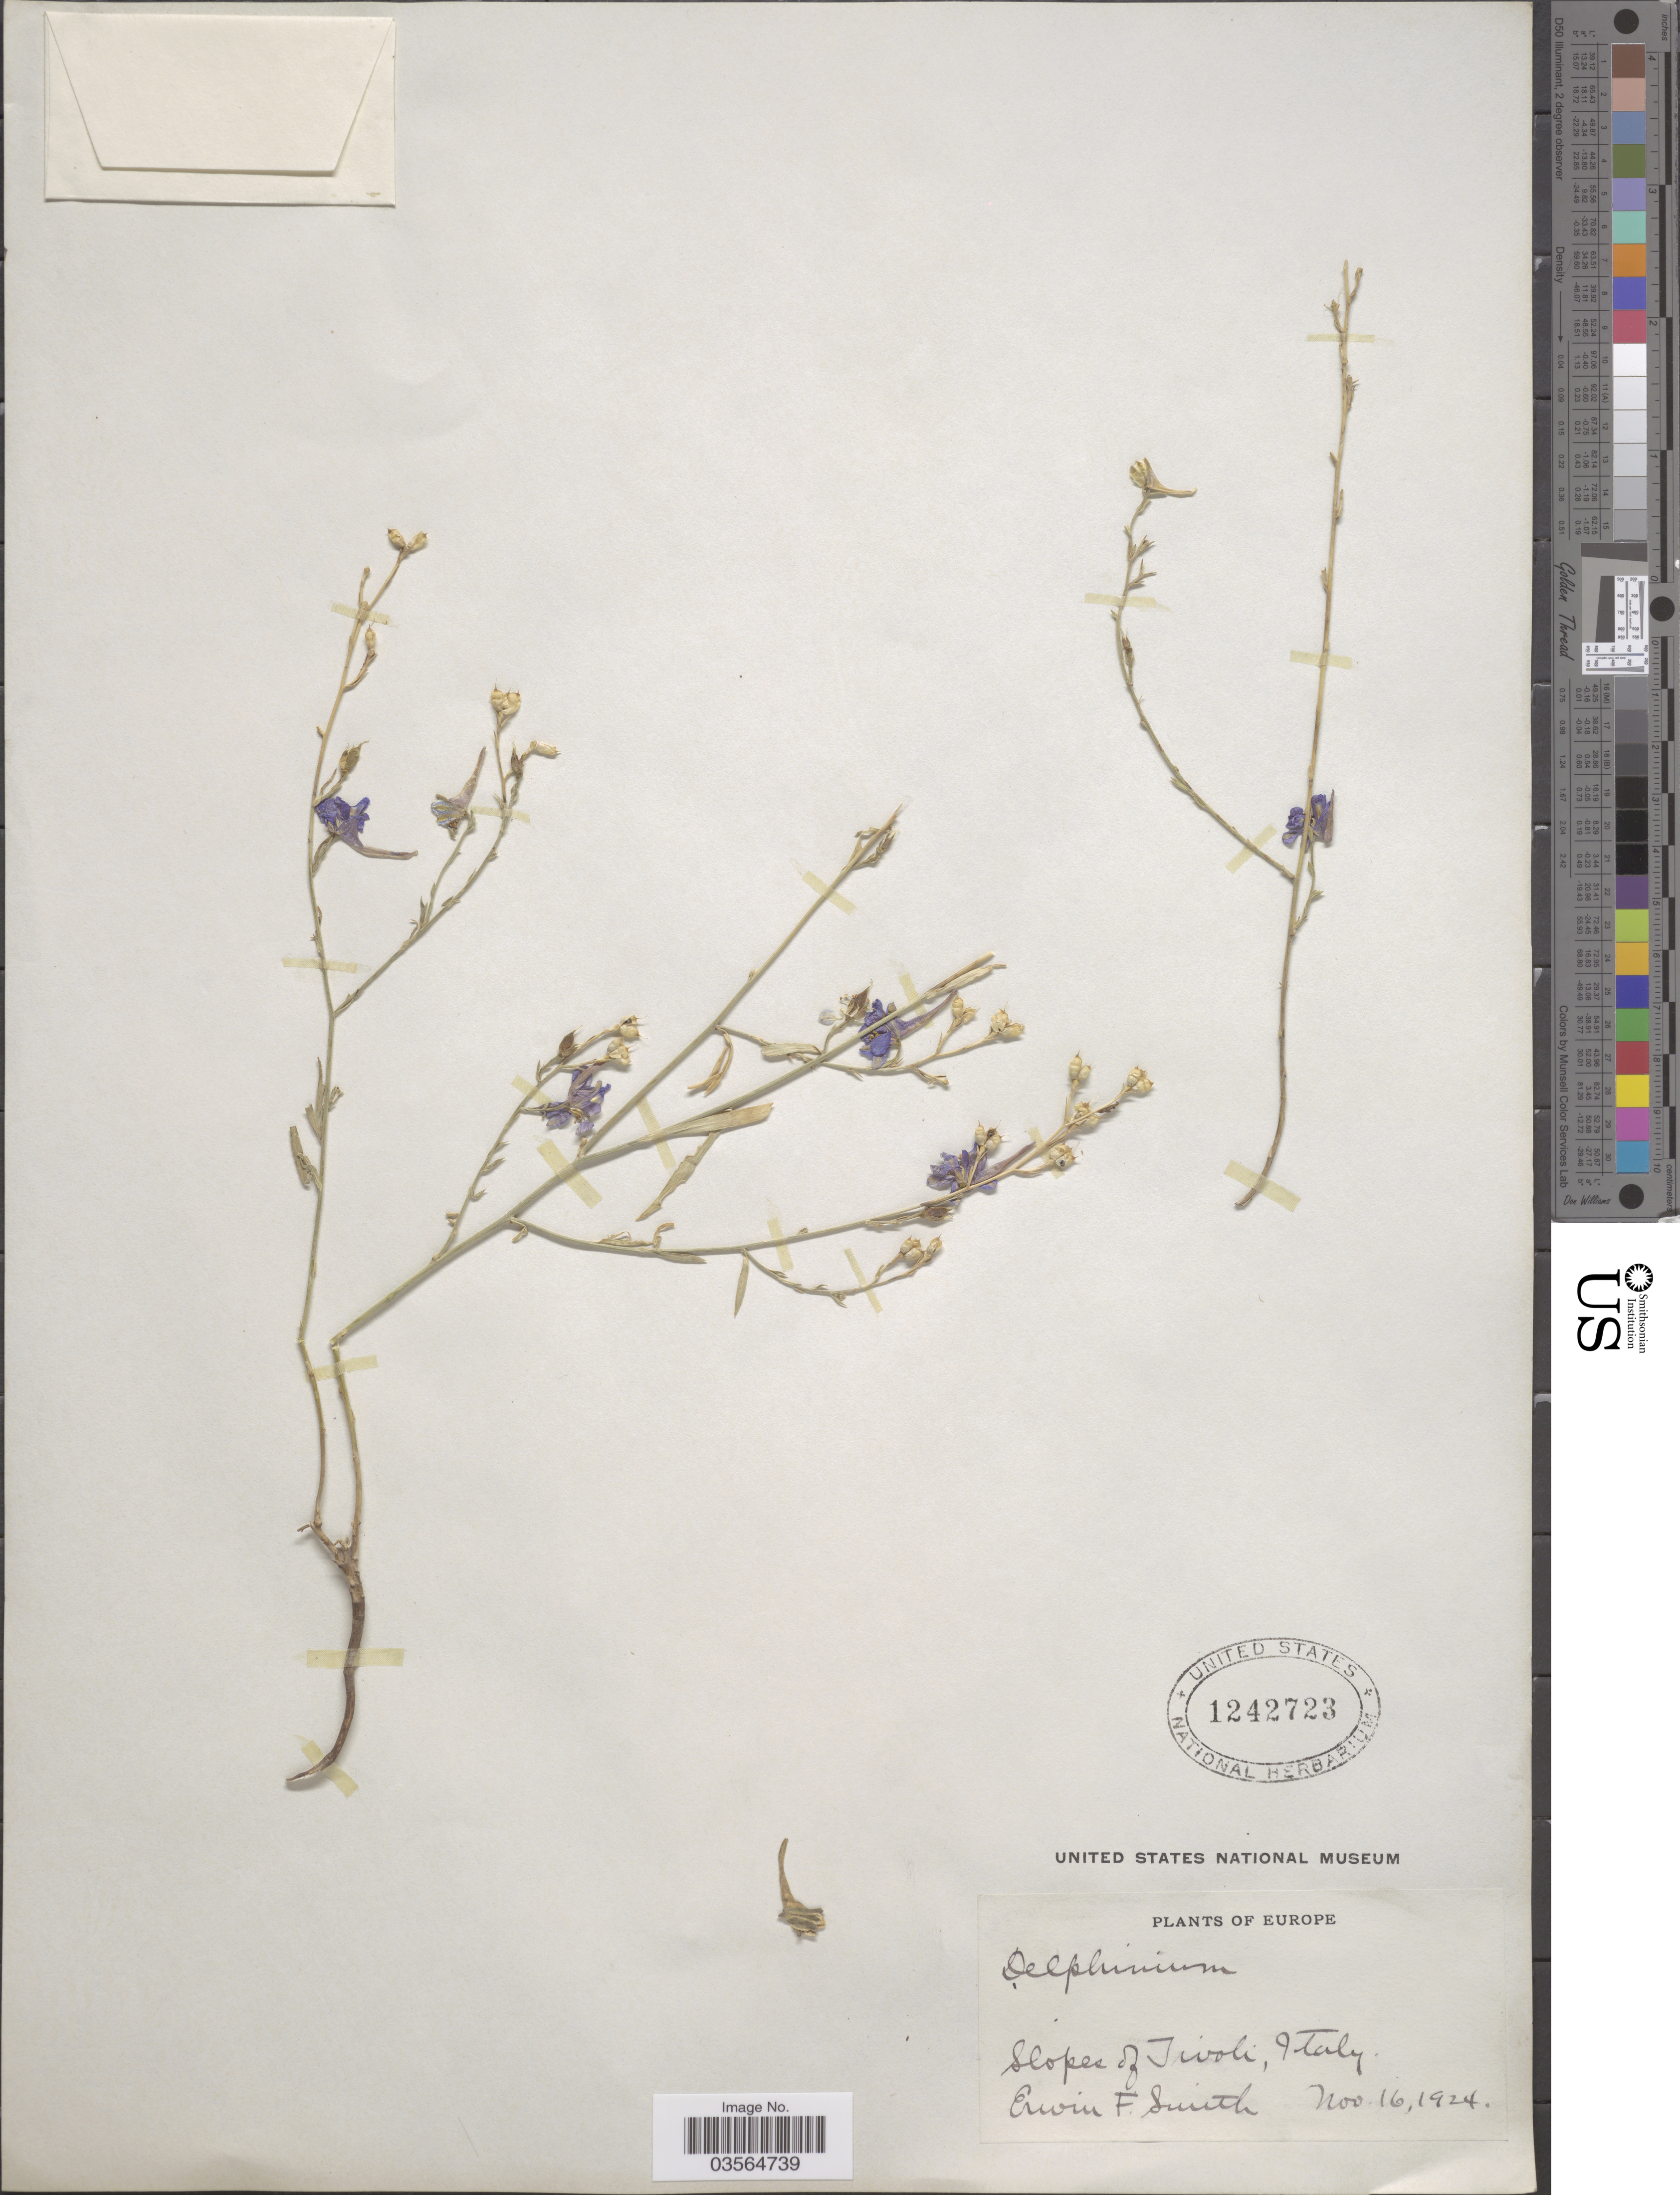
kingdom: Plantae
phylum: Tracheophyta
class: Magnoliopsida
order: Ranunculales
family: Ranunculaceae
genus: Delphinium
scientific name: Delphinium halteratum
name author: Sibth. & Sm.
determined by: Du Pasquier, P.-E.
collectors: E. F. Smith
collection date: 1924-11-16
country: Italy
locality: Slopes of Tivoli.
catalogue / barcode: US 1242723